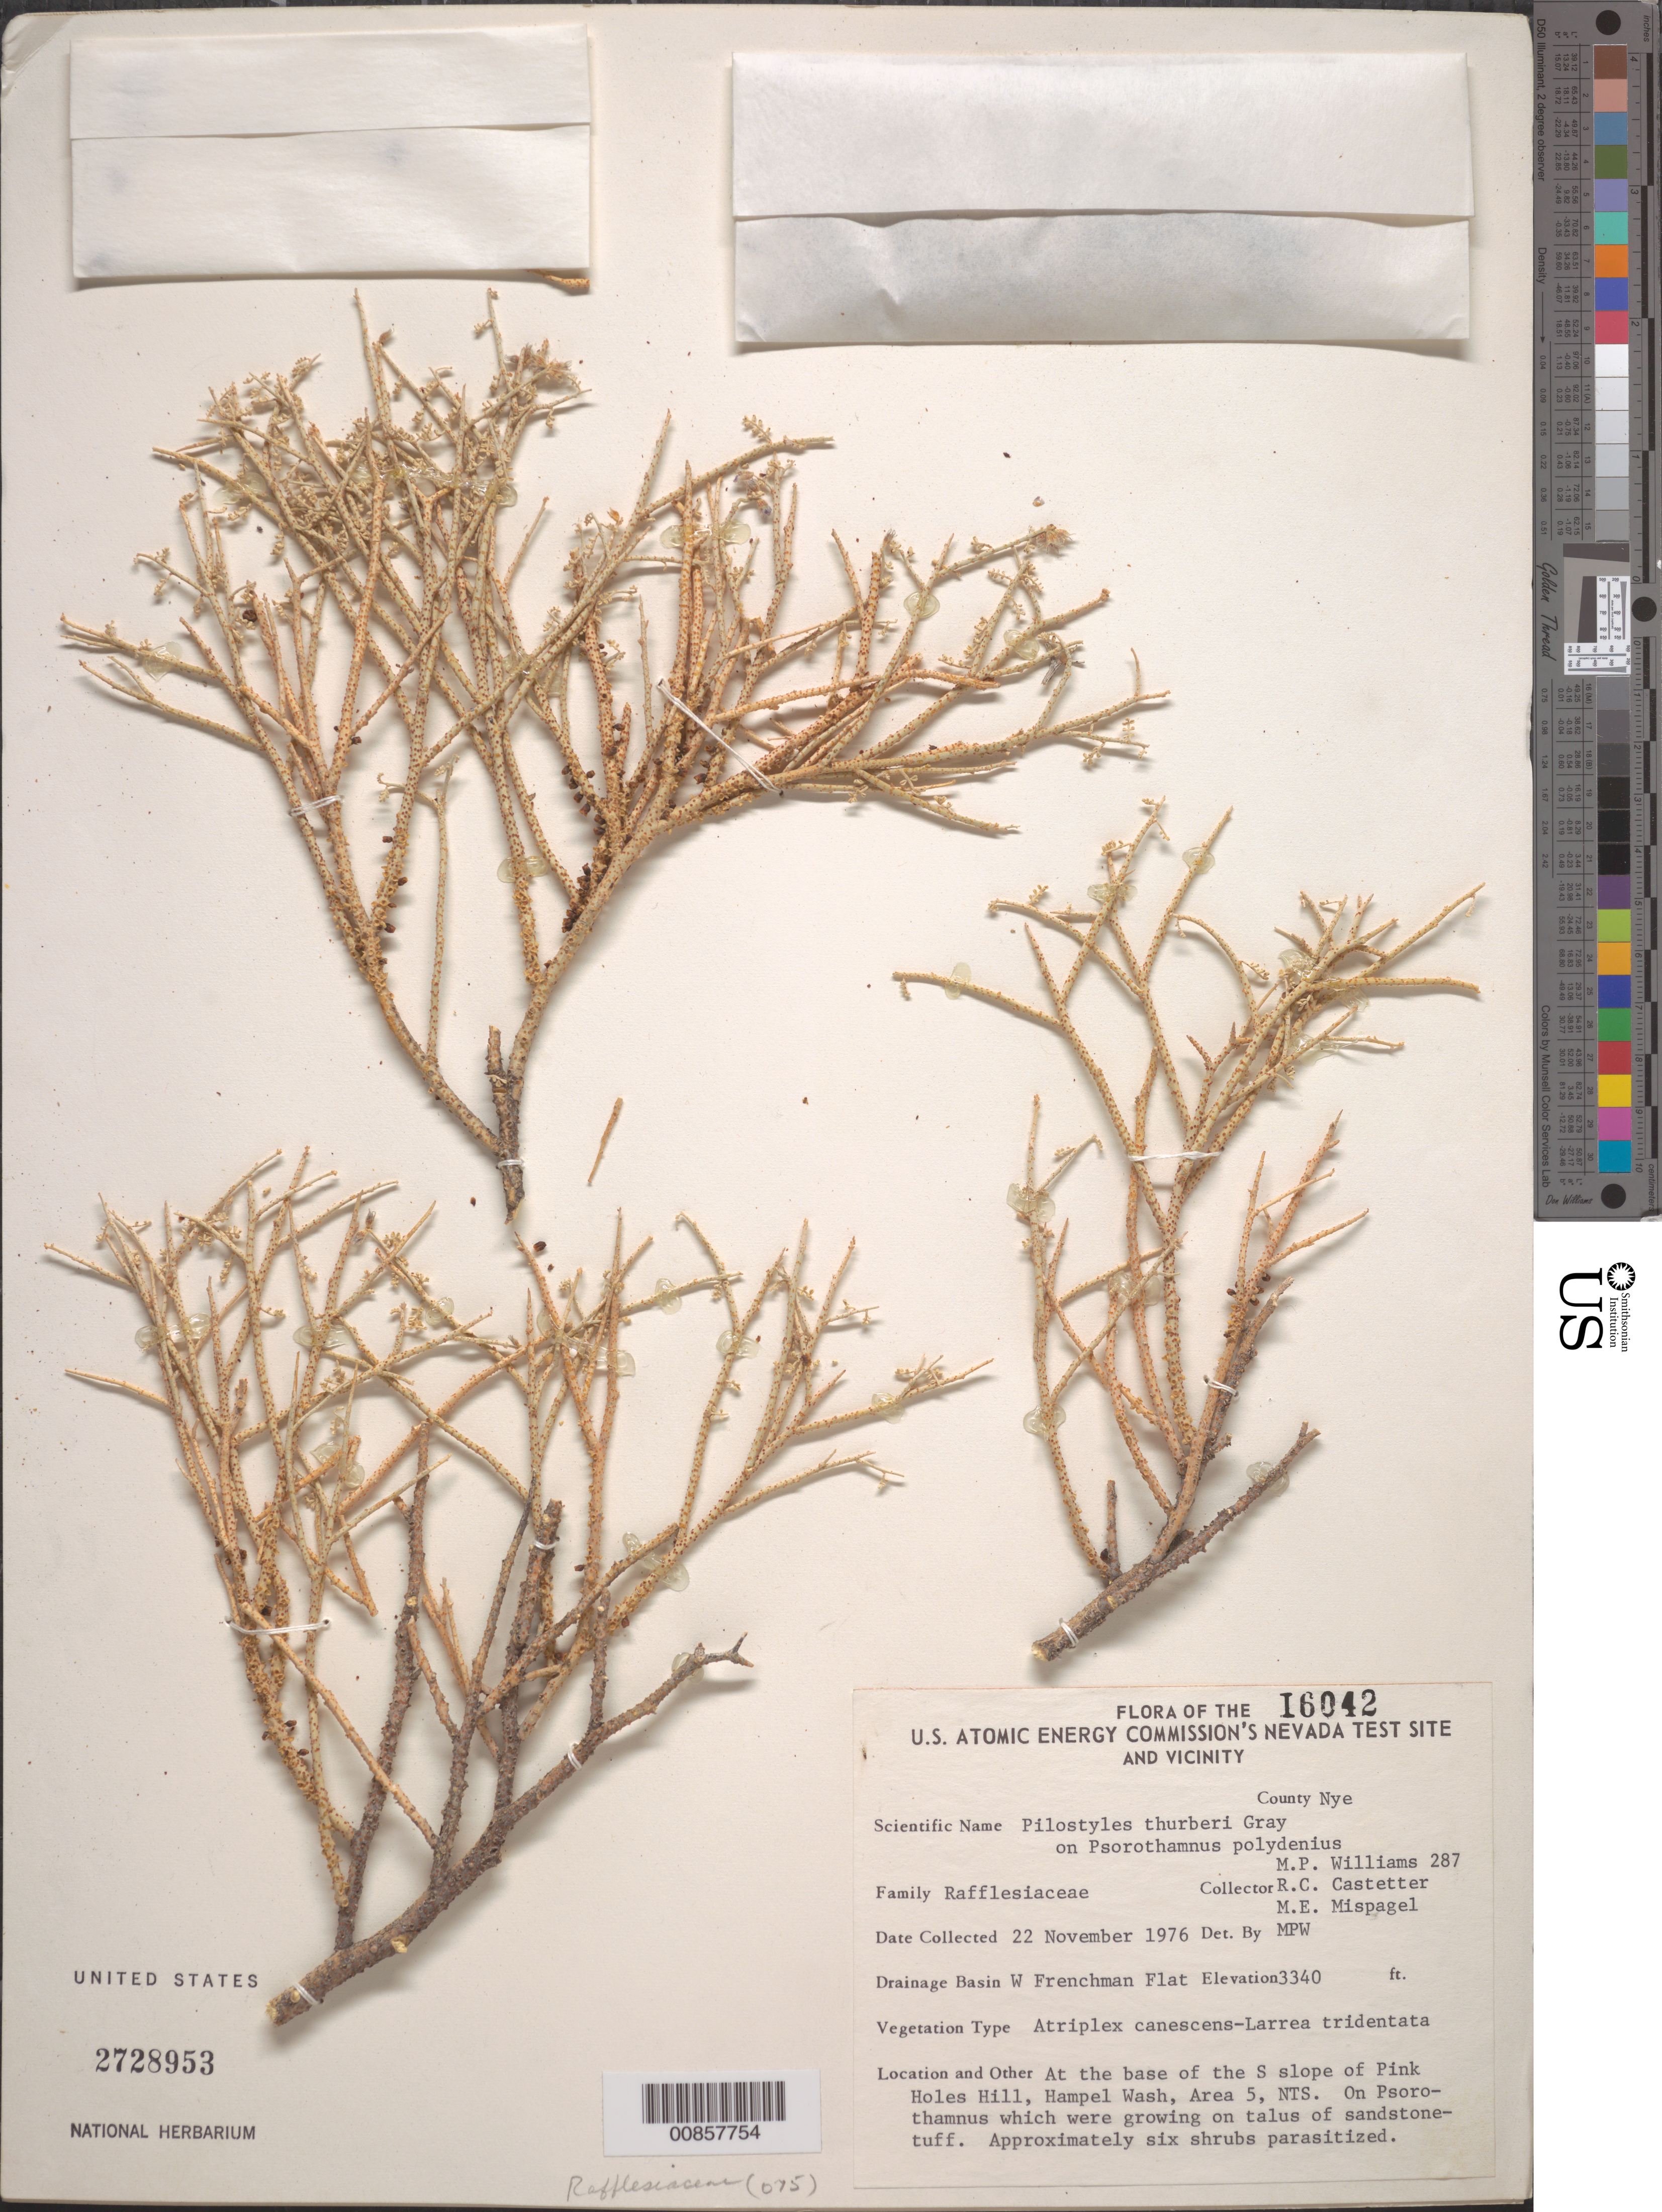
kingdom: Plantae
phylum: Tracheophyta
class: Magnoliopsida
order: Cucurbitales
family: Apodanthaceae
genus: Pilostyles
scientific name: Pilostyles thurberi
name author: A. Gray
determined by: Williams, M. P.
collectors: M. P. Williams, R. C. Castetter & M. E. Mispagel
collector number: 287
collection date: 1976-11-22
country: United States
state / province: Nevada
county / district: Nye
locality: West Frenchman Flat drainage basin, at the base of the S slope of Pink Holes Hill, Hampel Wash, Area 5, Nevada Test Site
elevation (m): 1018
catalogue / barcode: US 2728953